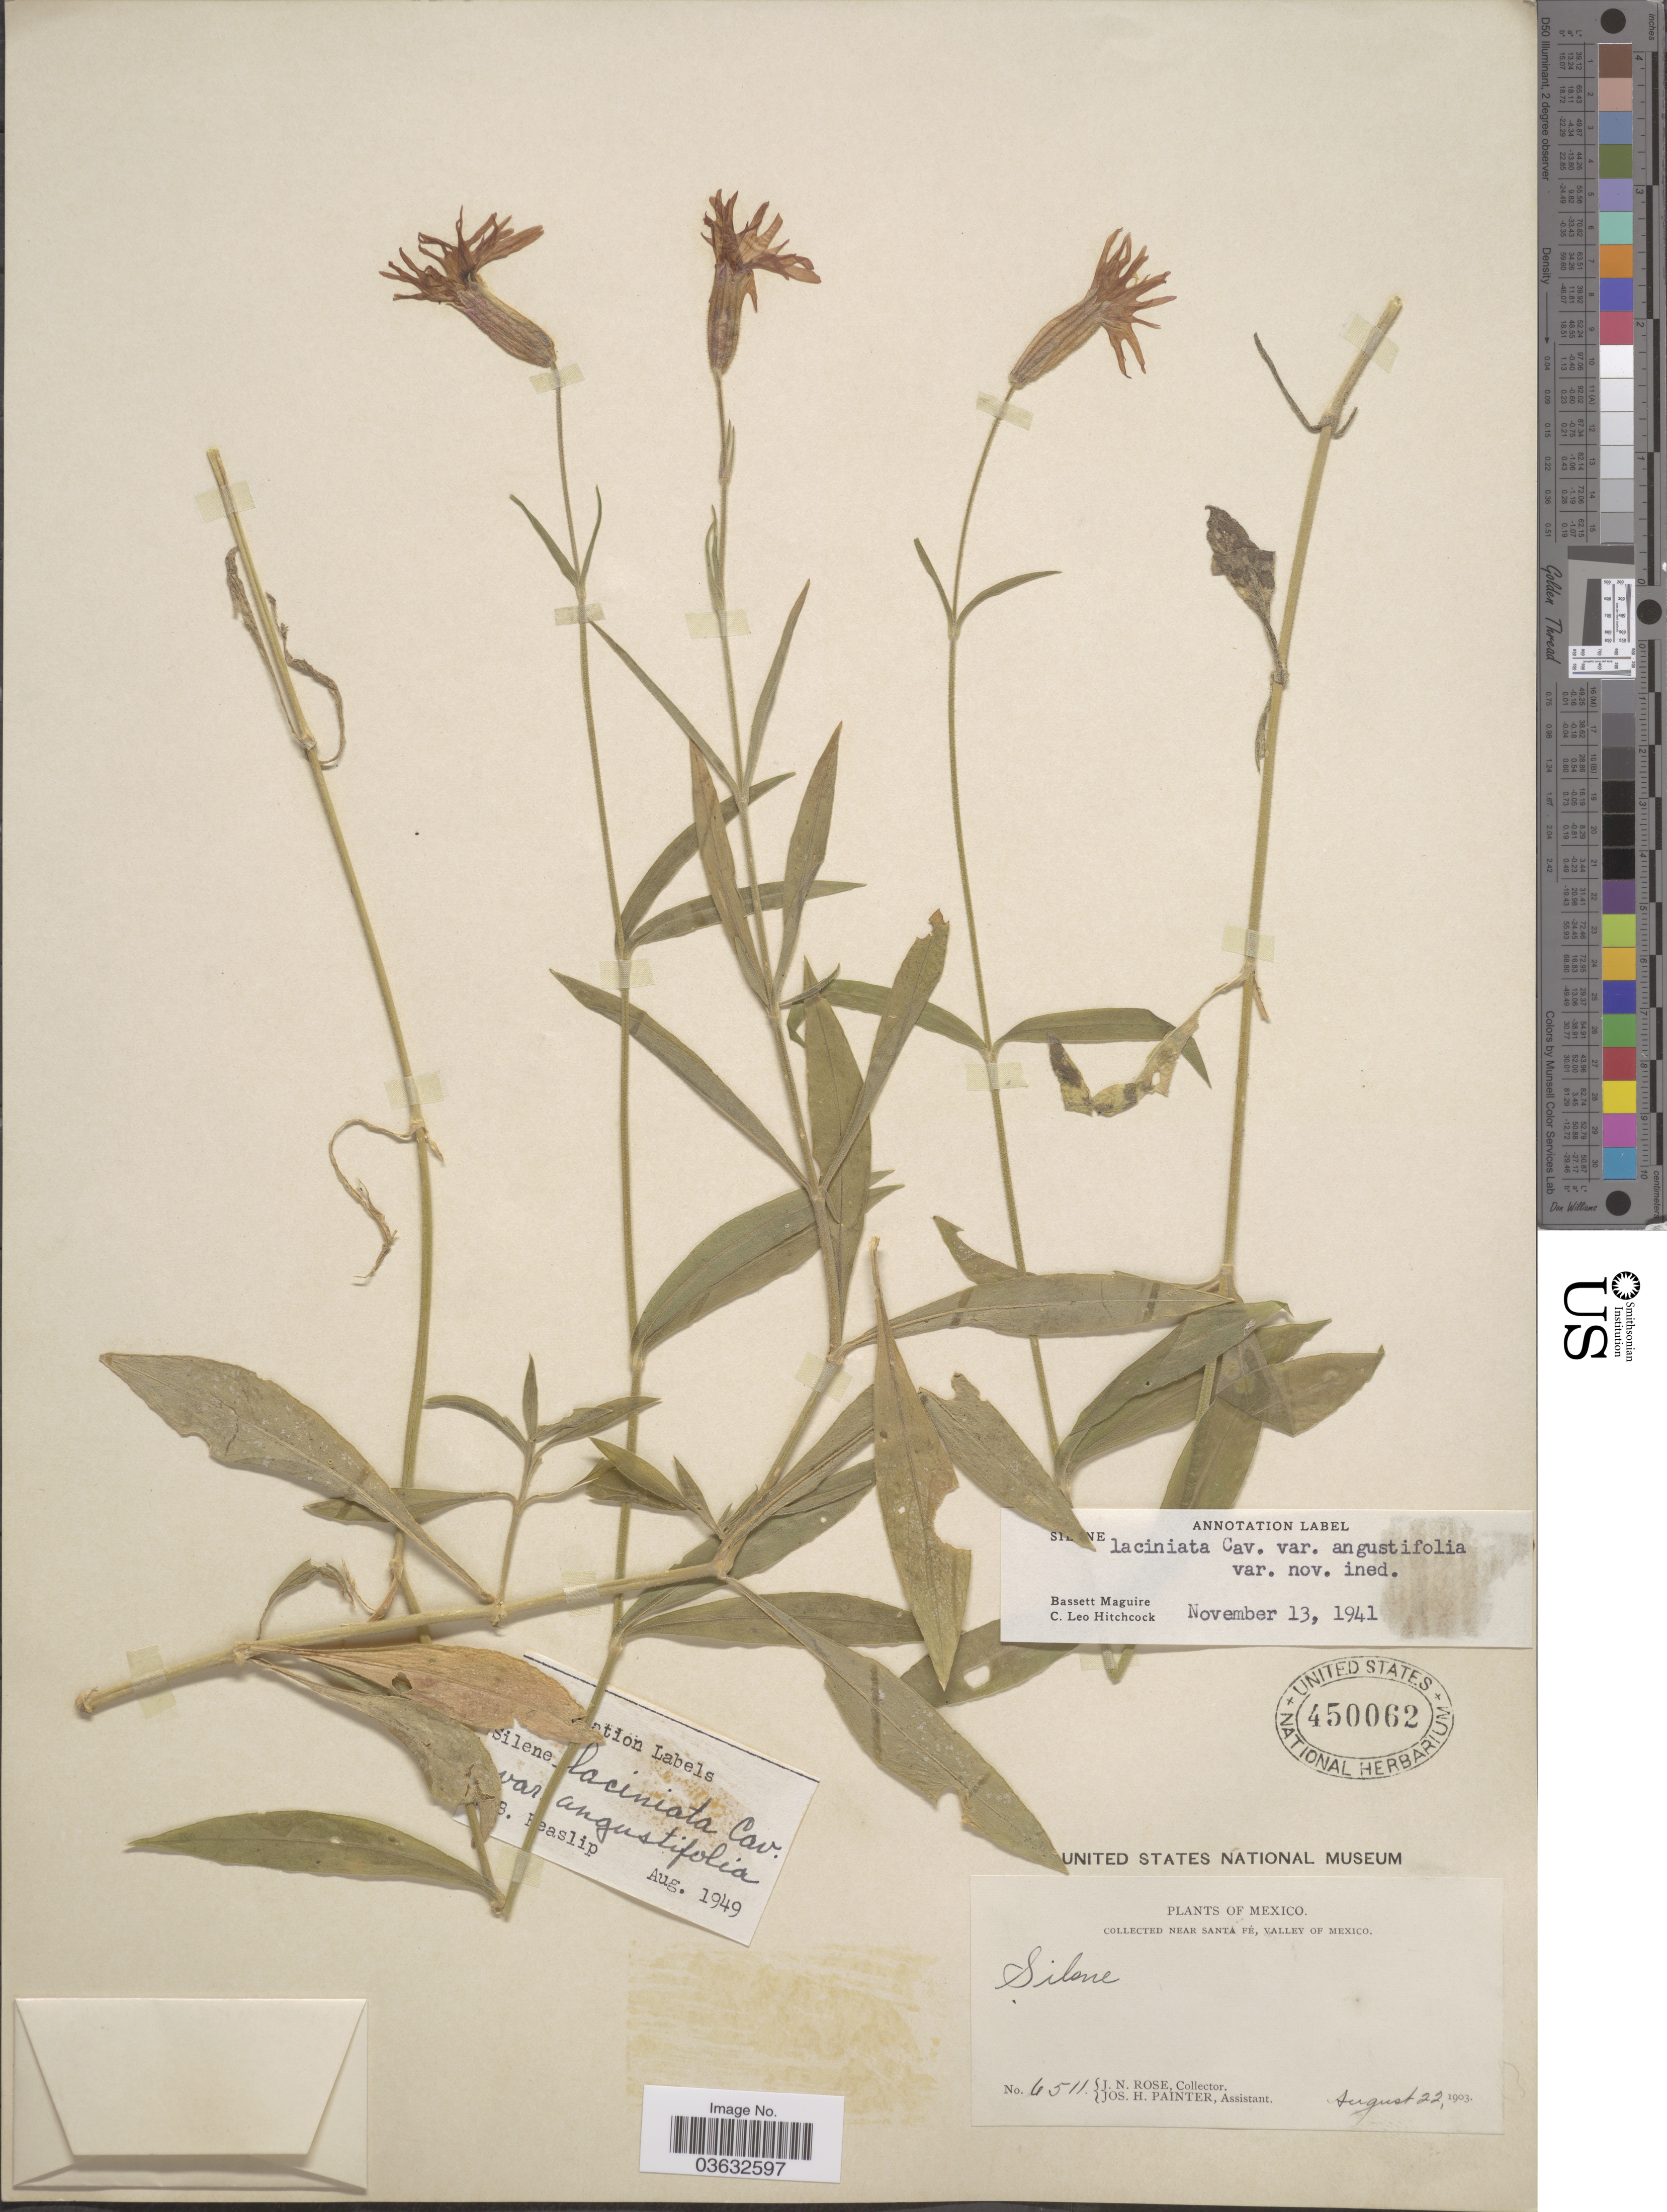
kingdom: Plantae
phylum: Tracheophyta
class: Magnoliopsida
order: Caryophyllales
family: Caryophyllaceae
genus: Silene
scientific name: Silene laciniata var. angustifolia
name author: C.L. Hitchc. & Maguire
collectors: J. N. Rose & J. H. Painter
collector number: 6511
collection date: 1903-08-22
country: Mexico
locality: Near Santa Fé, Valley of Mexico.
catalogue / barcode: US 450062